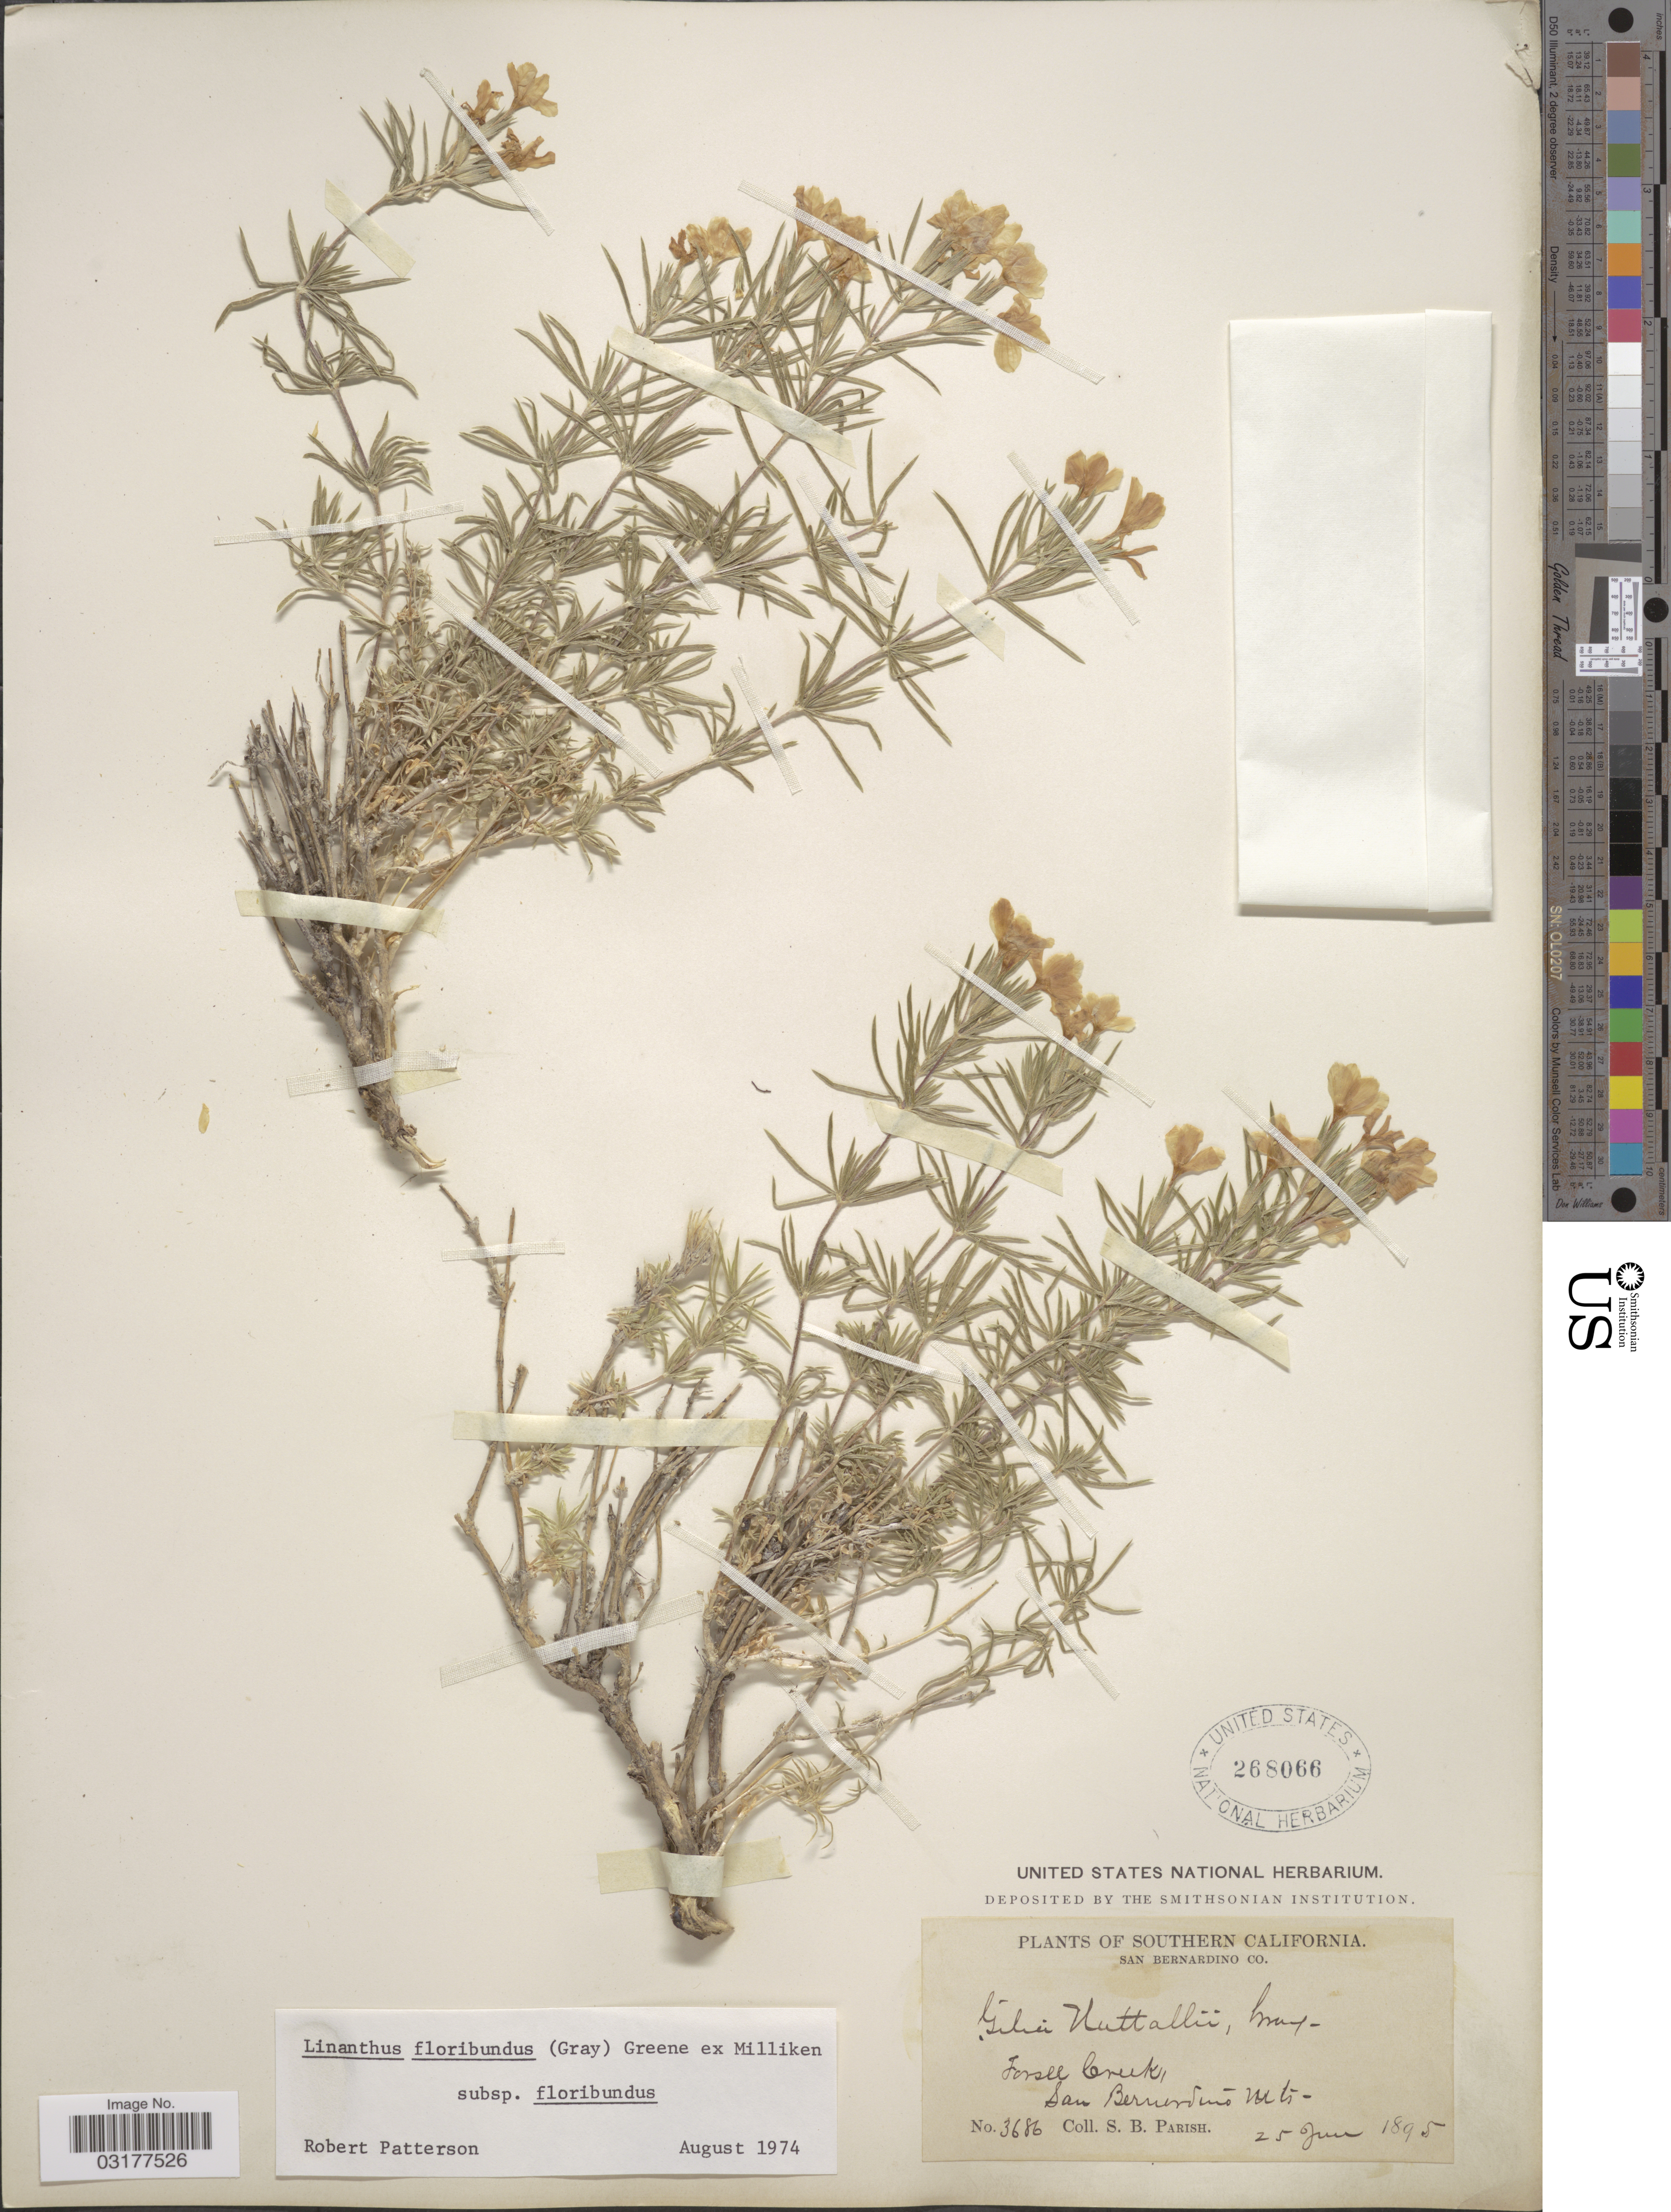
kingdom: Plantae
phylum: Tracheophyta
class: Magnoliopsida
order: Ericales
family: Polemoniaceae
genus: Leptosiphon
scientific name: Leptosiphon floribundus subsp. floribundus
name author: (A. Gray) J.M. Porter & L.A. Johnson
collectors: S. B. Parish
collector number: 3686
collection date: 1895-06-25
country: United States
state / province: California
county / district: San Bernardino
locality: Southern California. San Bernardino Co. Forsee Creek, San Bernardino Mts.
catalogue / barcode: US 268066